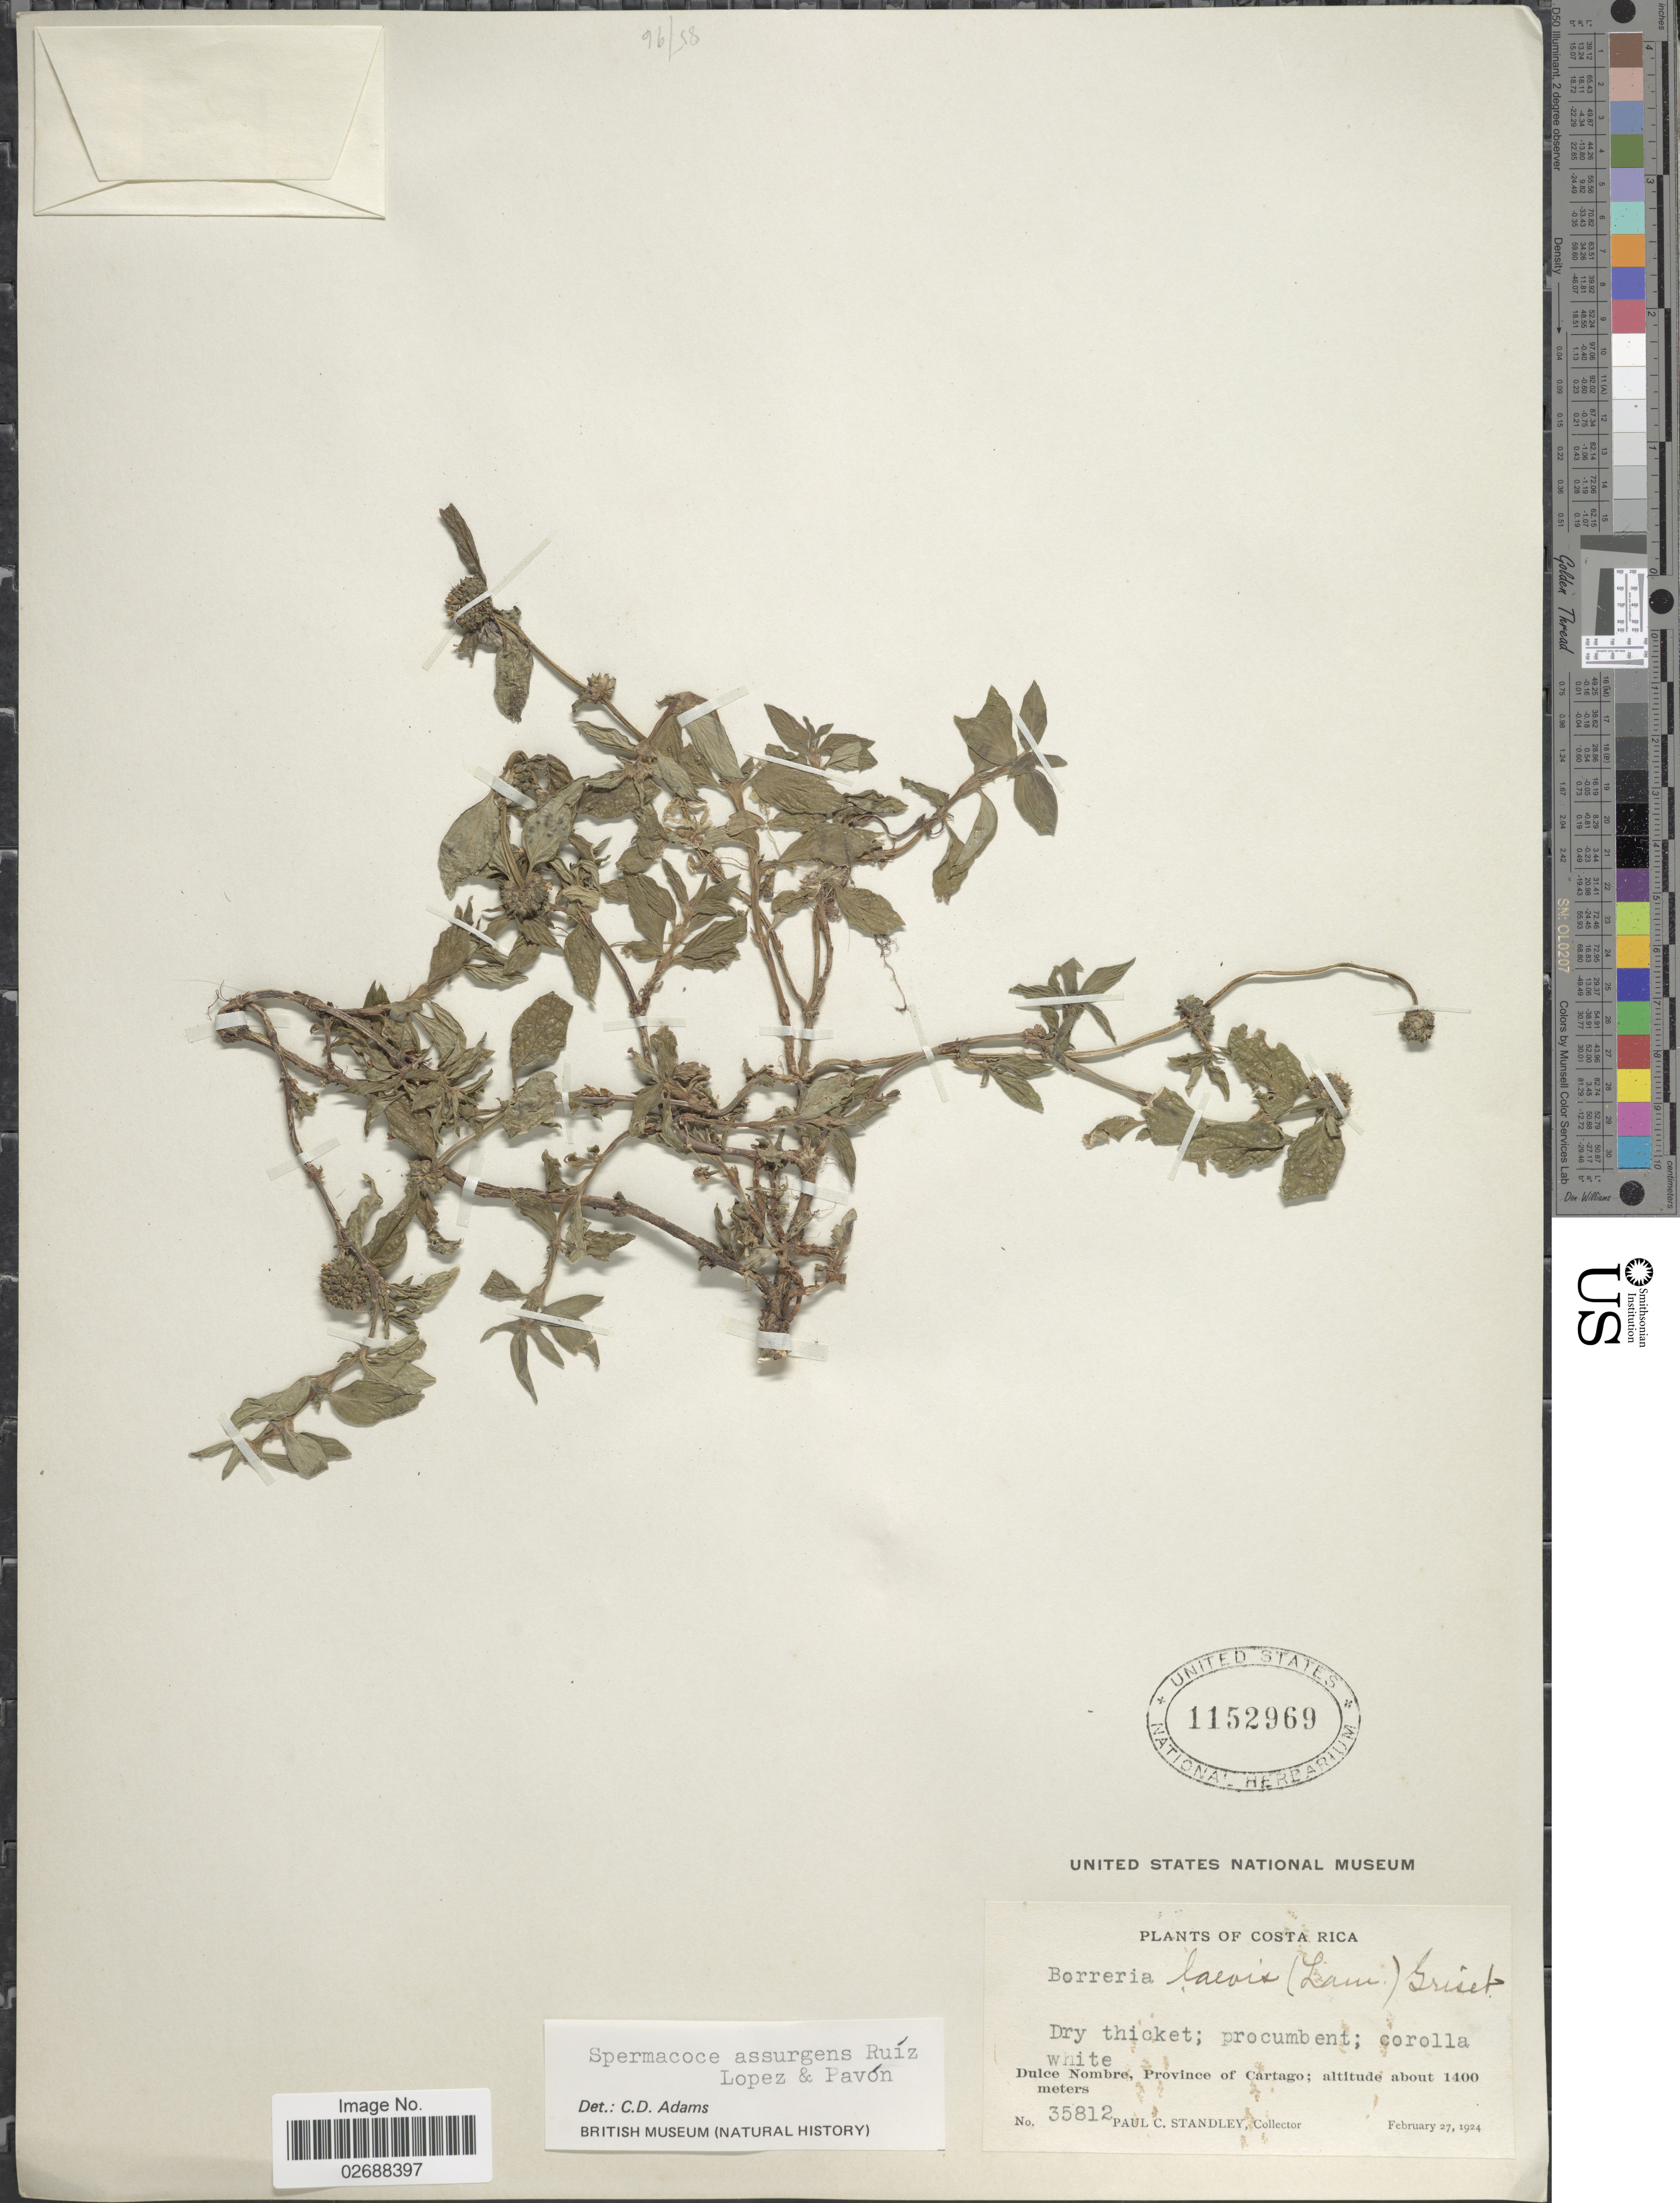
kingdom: Plantae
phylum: Tracheophyta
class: Magnoliopsida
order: Gentianales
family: Rubiaceae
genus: Borreria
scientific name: Borreria assurgens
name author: (Ruiz & Pav.) Griseb.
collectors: P. C. Standley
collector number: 35812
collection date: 1924-02-27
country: Costa Rica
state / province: Cartago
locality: Dulce Nombre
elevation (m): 1400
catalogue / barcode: US 1152969